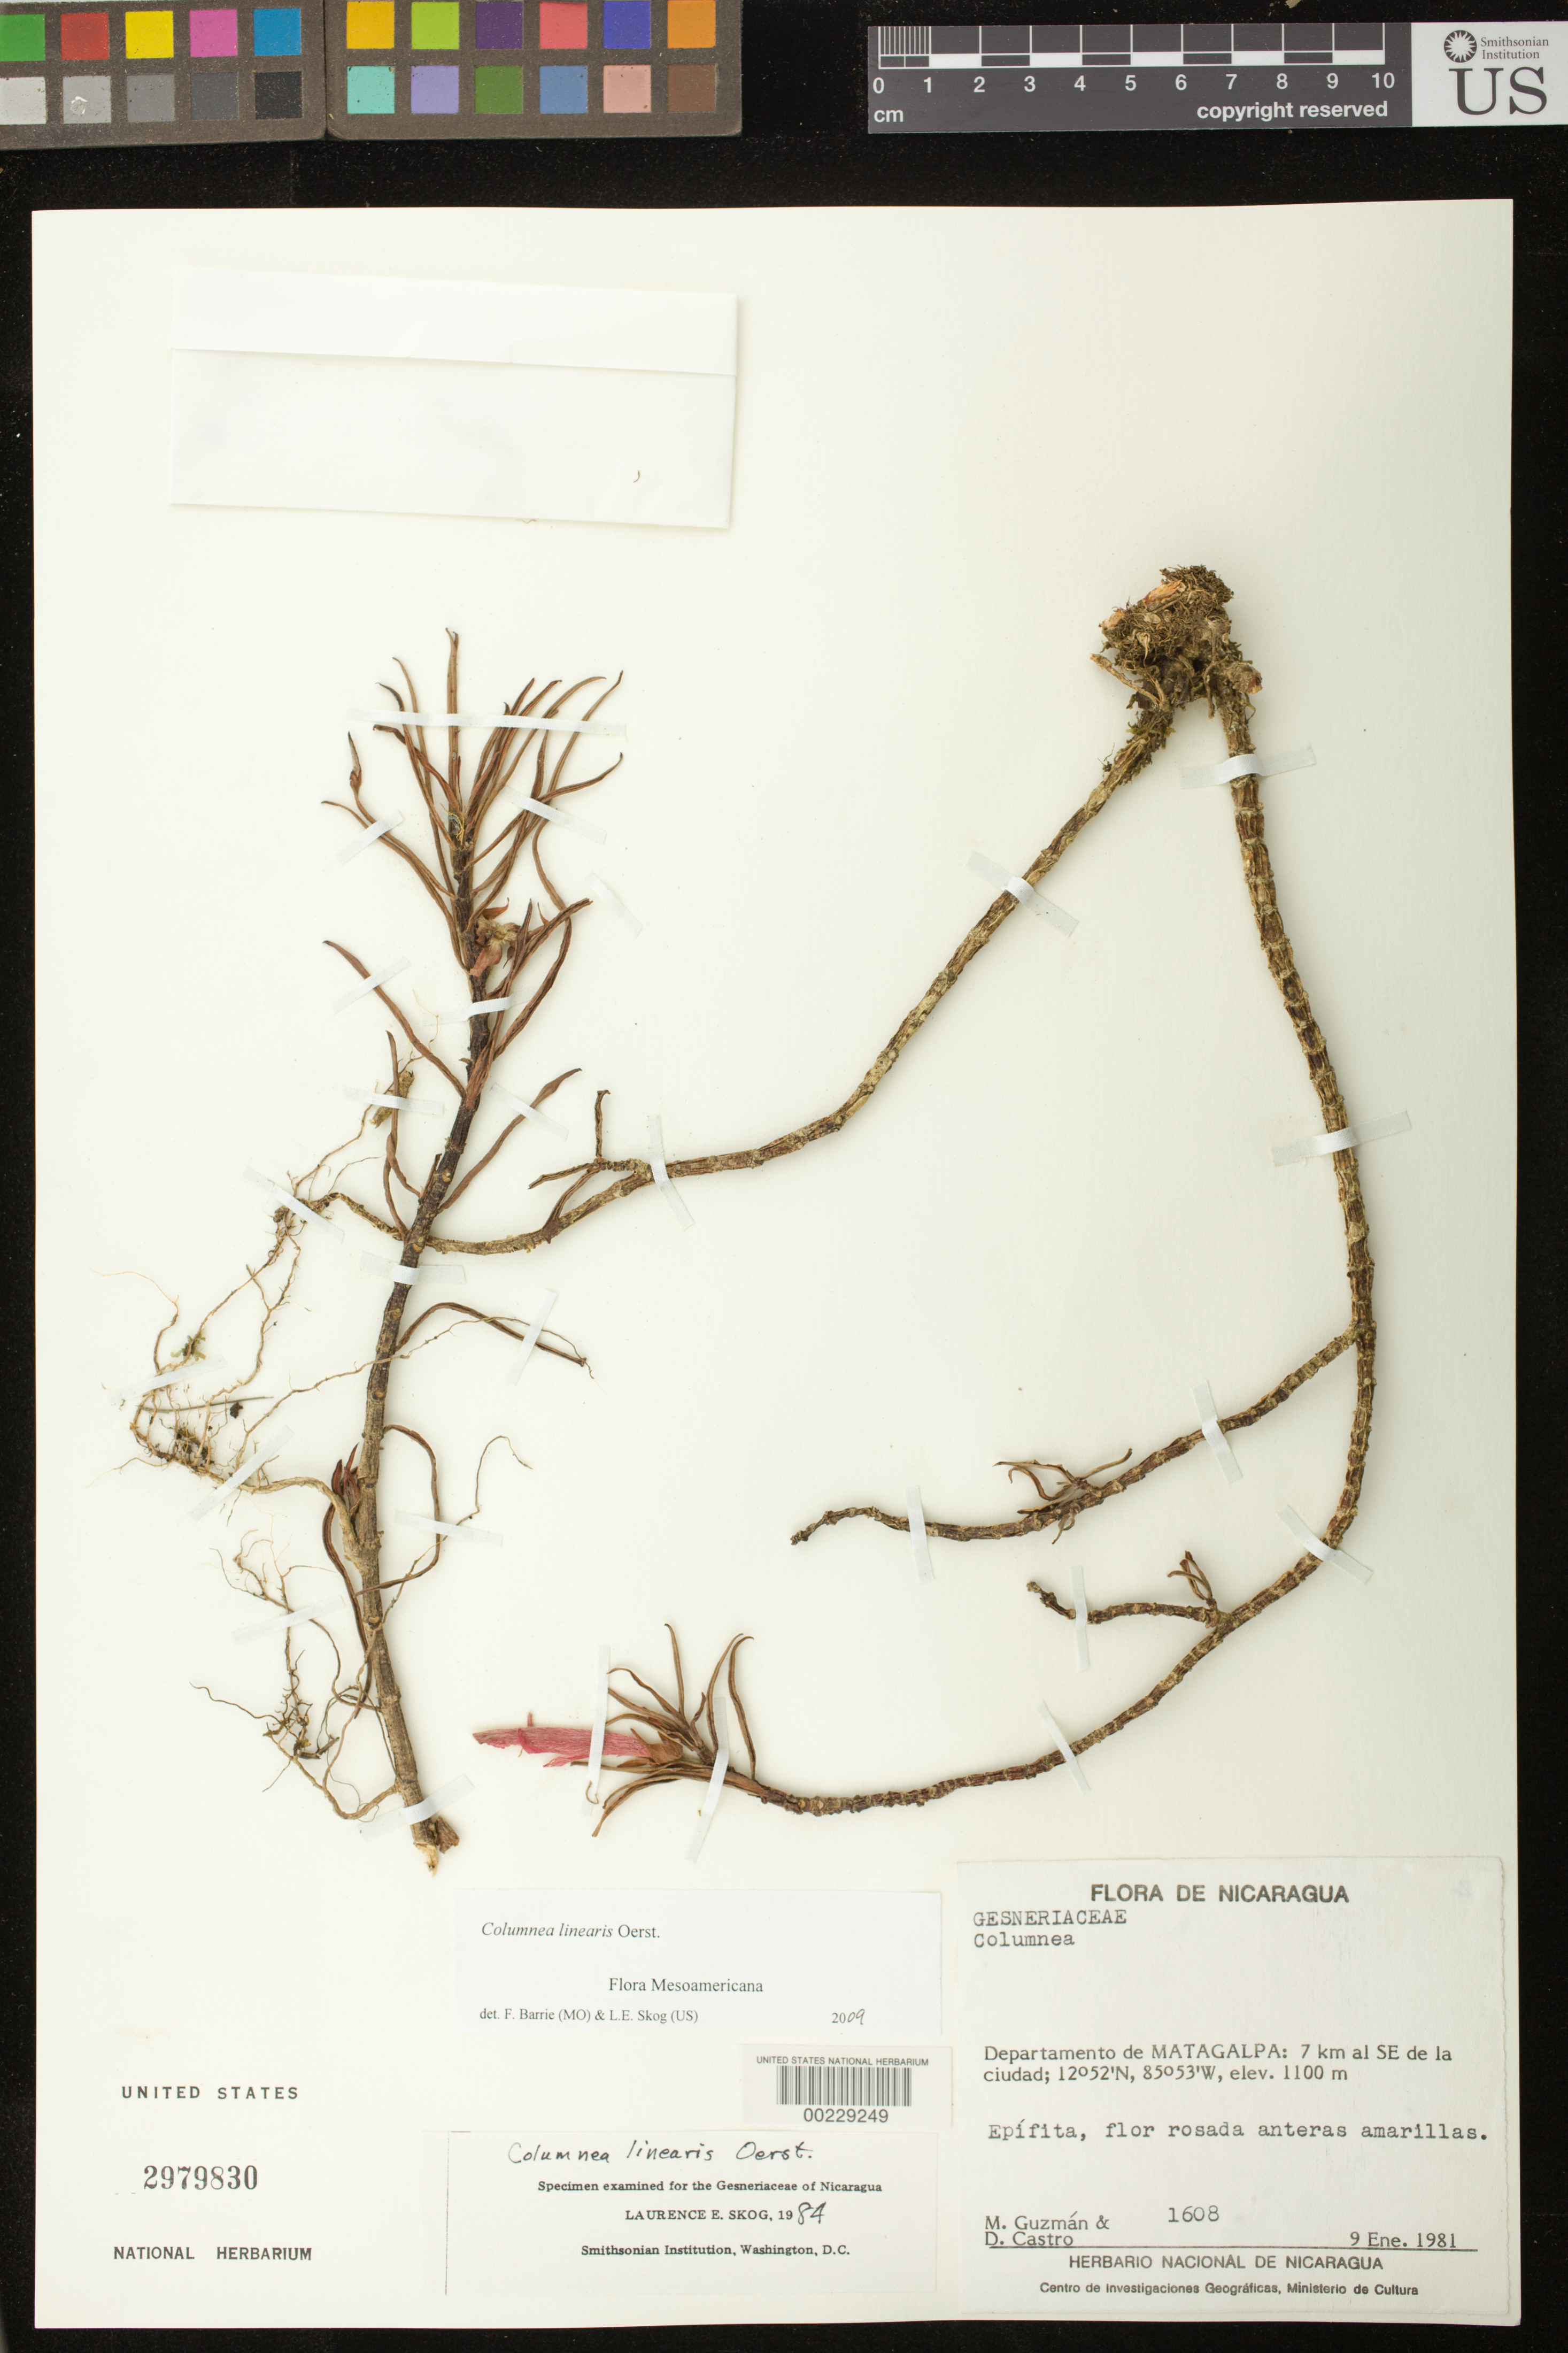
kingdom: Plantae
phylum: Tracheophyta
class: Magnoliopsida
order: Lamiales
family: Gesneriaceae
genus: Columnea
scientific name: Columnea linearis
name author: Oerst.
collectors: M. Guzmán & D. Castro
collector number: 1608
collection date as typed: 09 Jan 1981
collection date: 1981-01-09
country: Nicaragua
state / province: Matagalpa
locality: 7 km SE of the city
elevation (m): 1100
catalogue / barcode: US 2979830